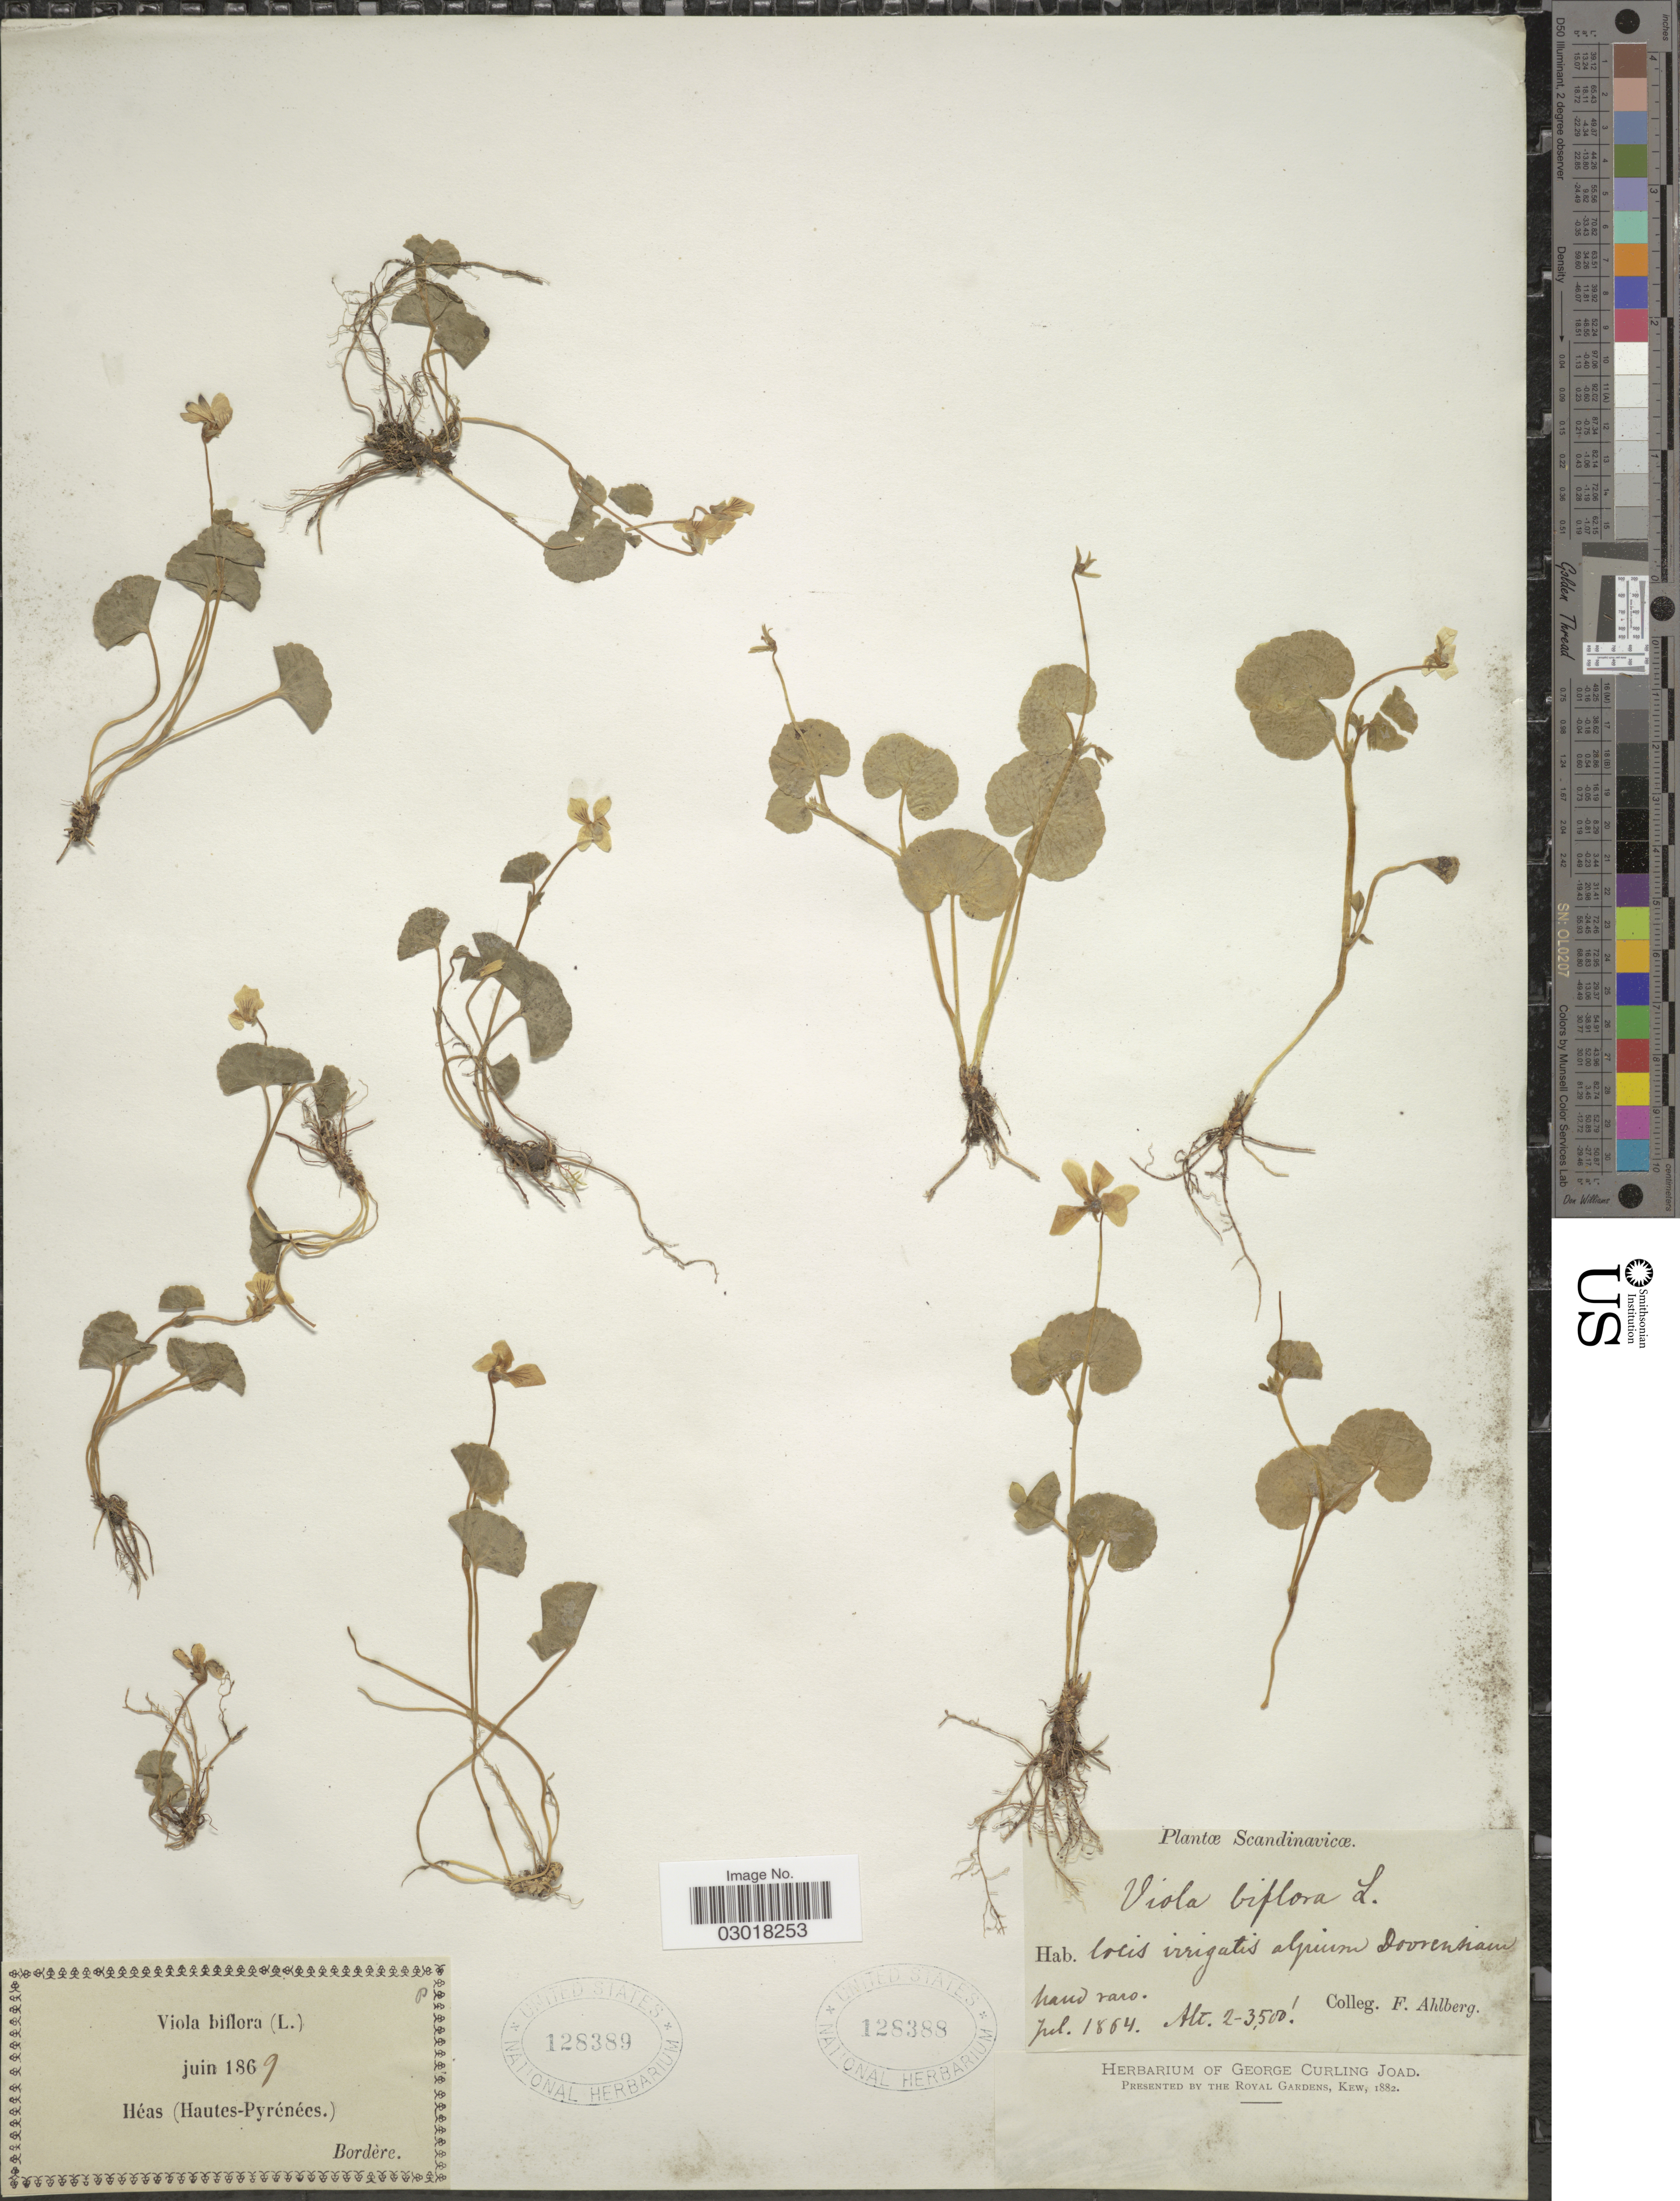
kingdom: Plantae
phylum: Tracheophyta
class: Magnoliopsida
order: Malpighiales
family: Violaceae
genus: Viola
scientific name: Viola biflora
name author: L.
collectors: -. Bordère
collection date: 1869-06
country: France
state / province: Occitanie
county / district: Hautes-Pyrénées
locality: Héas (Hautes-Pyrénées).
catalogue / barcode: US 128389-2